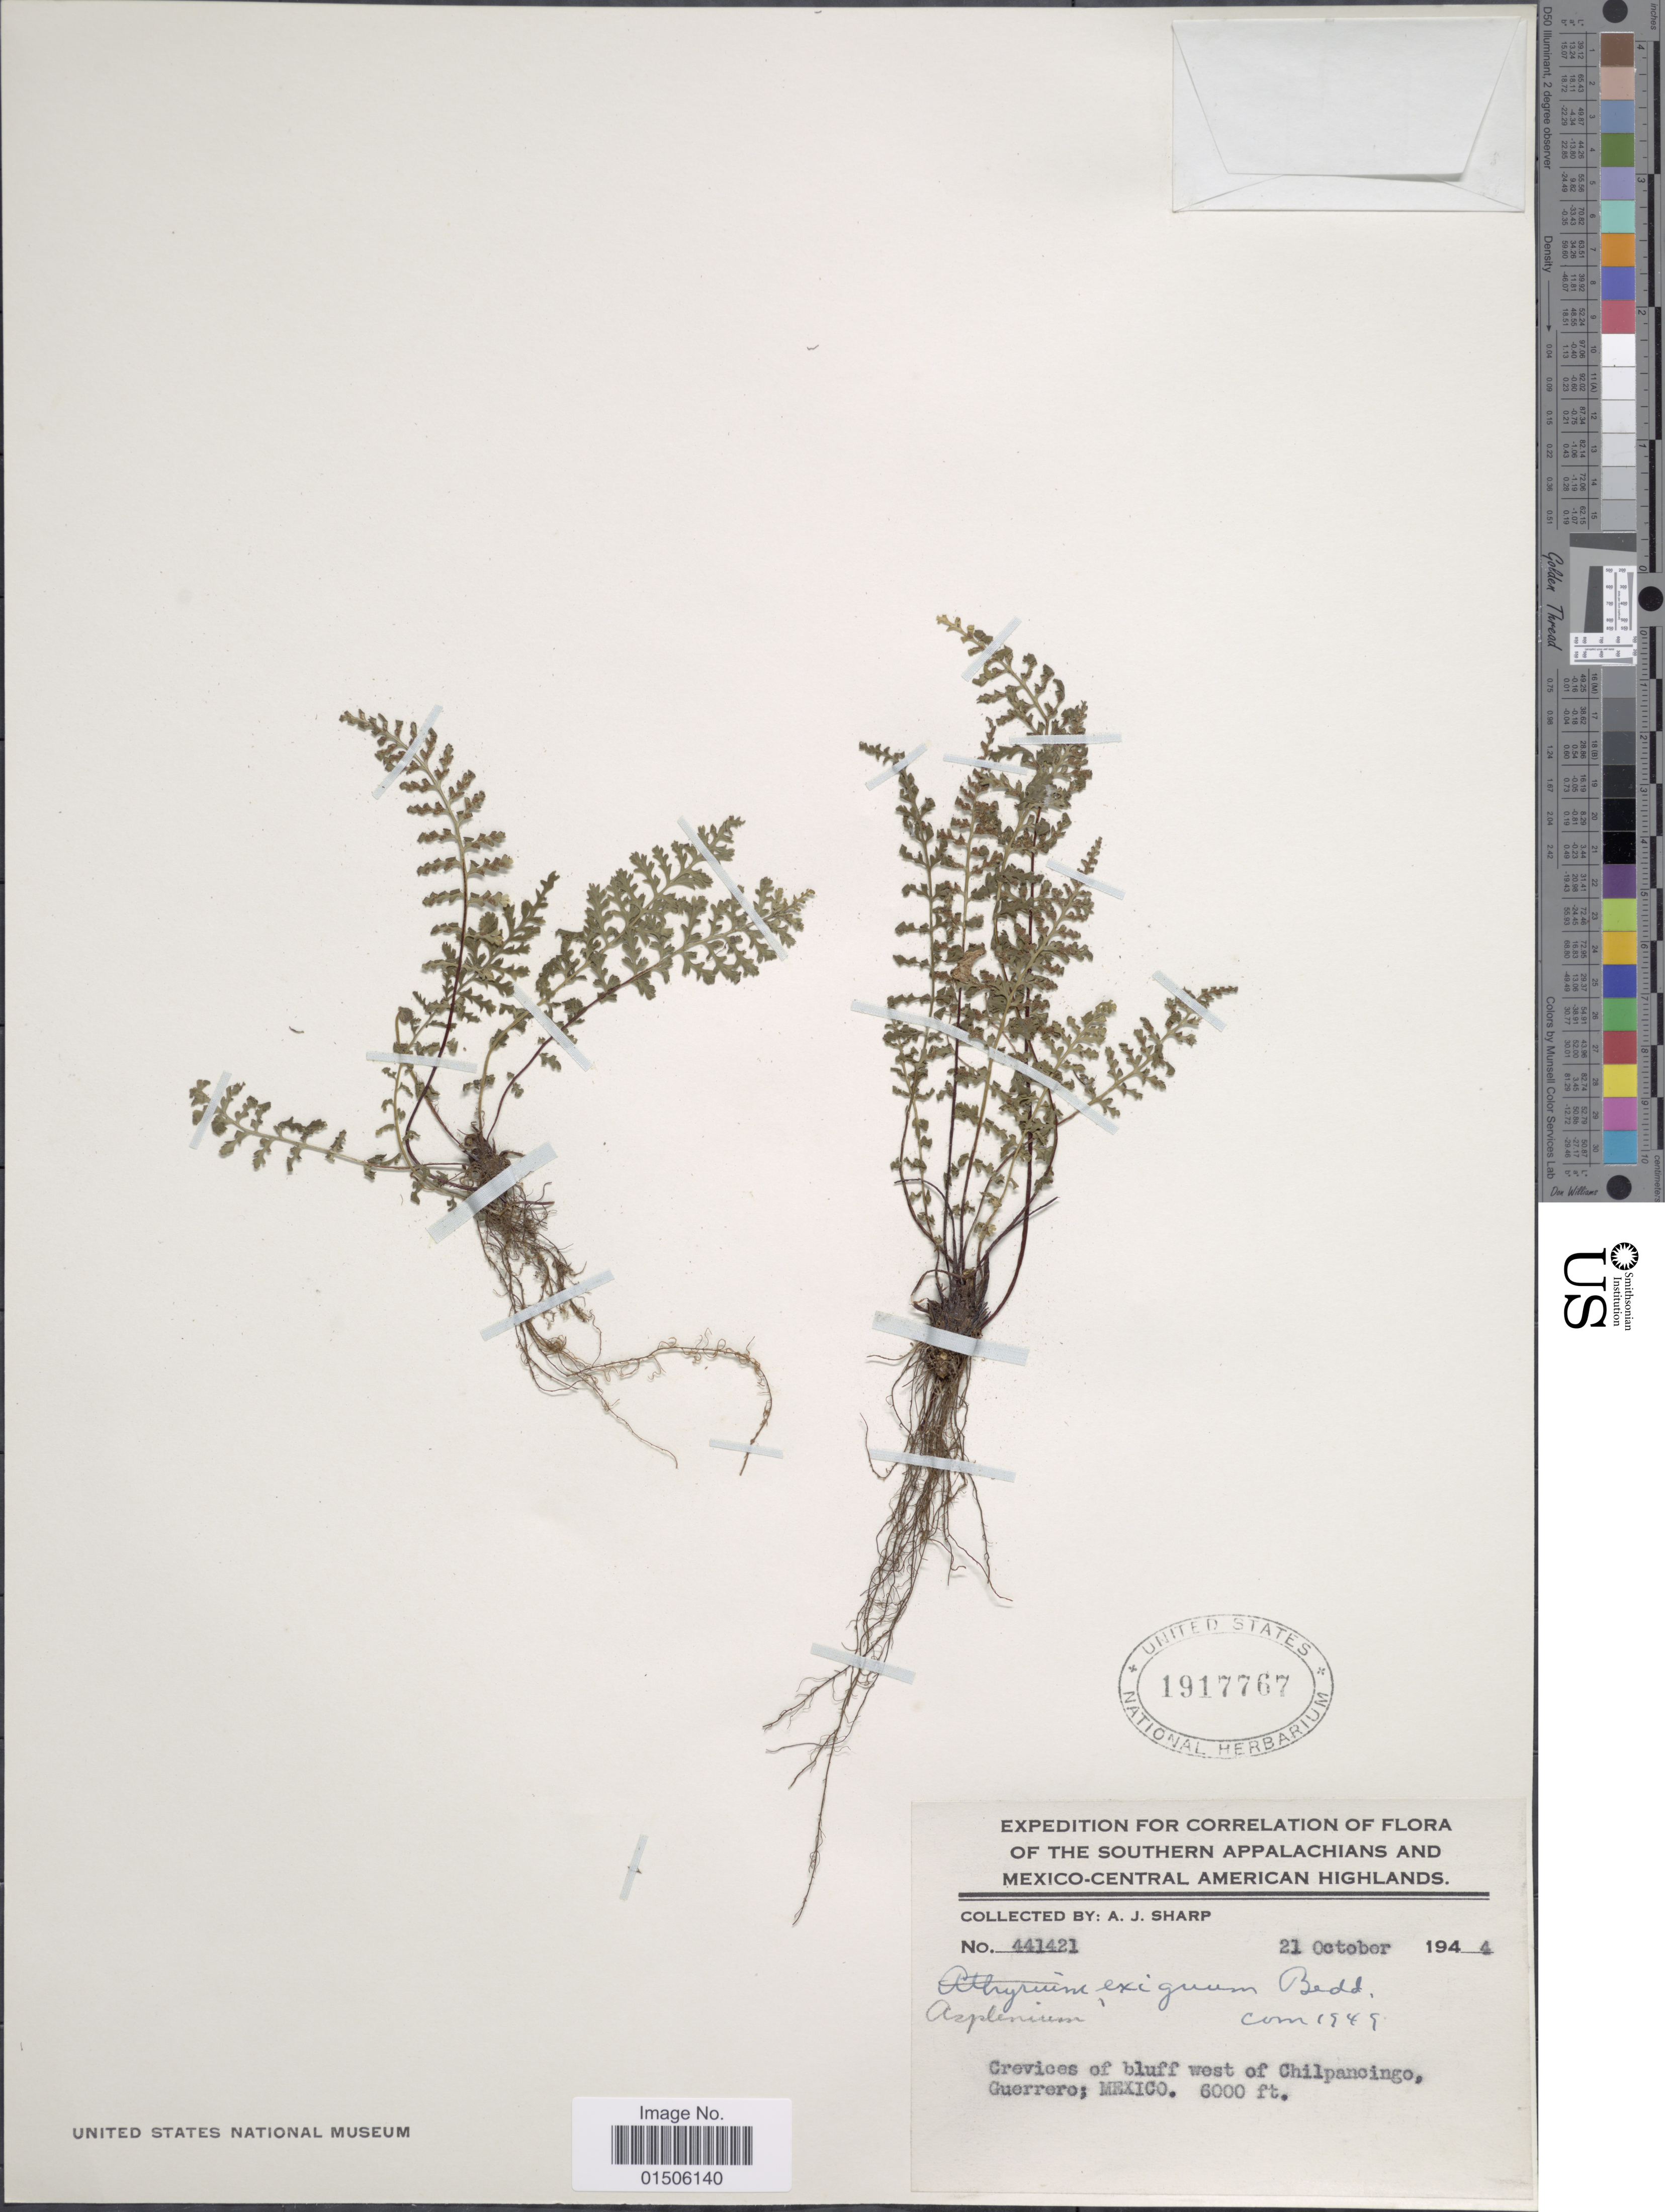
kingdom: Plantae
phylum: Tracheophyta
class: Polypodiopsida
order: Polypodiales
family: Aspleniaceae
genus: Asplenium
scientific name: Asplenium exiguum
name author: Bedd.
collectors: A. J. Sharp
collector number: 441421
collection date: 1944-10-21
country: Mexico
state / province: Guerrero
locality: The Southern Appalachians and Mexico-Central American Highlands, Crevices of bluff west of Chilpancingo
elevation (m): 1829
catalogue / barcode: US 1917767